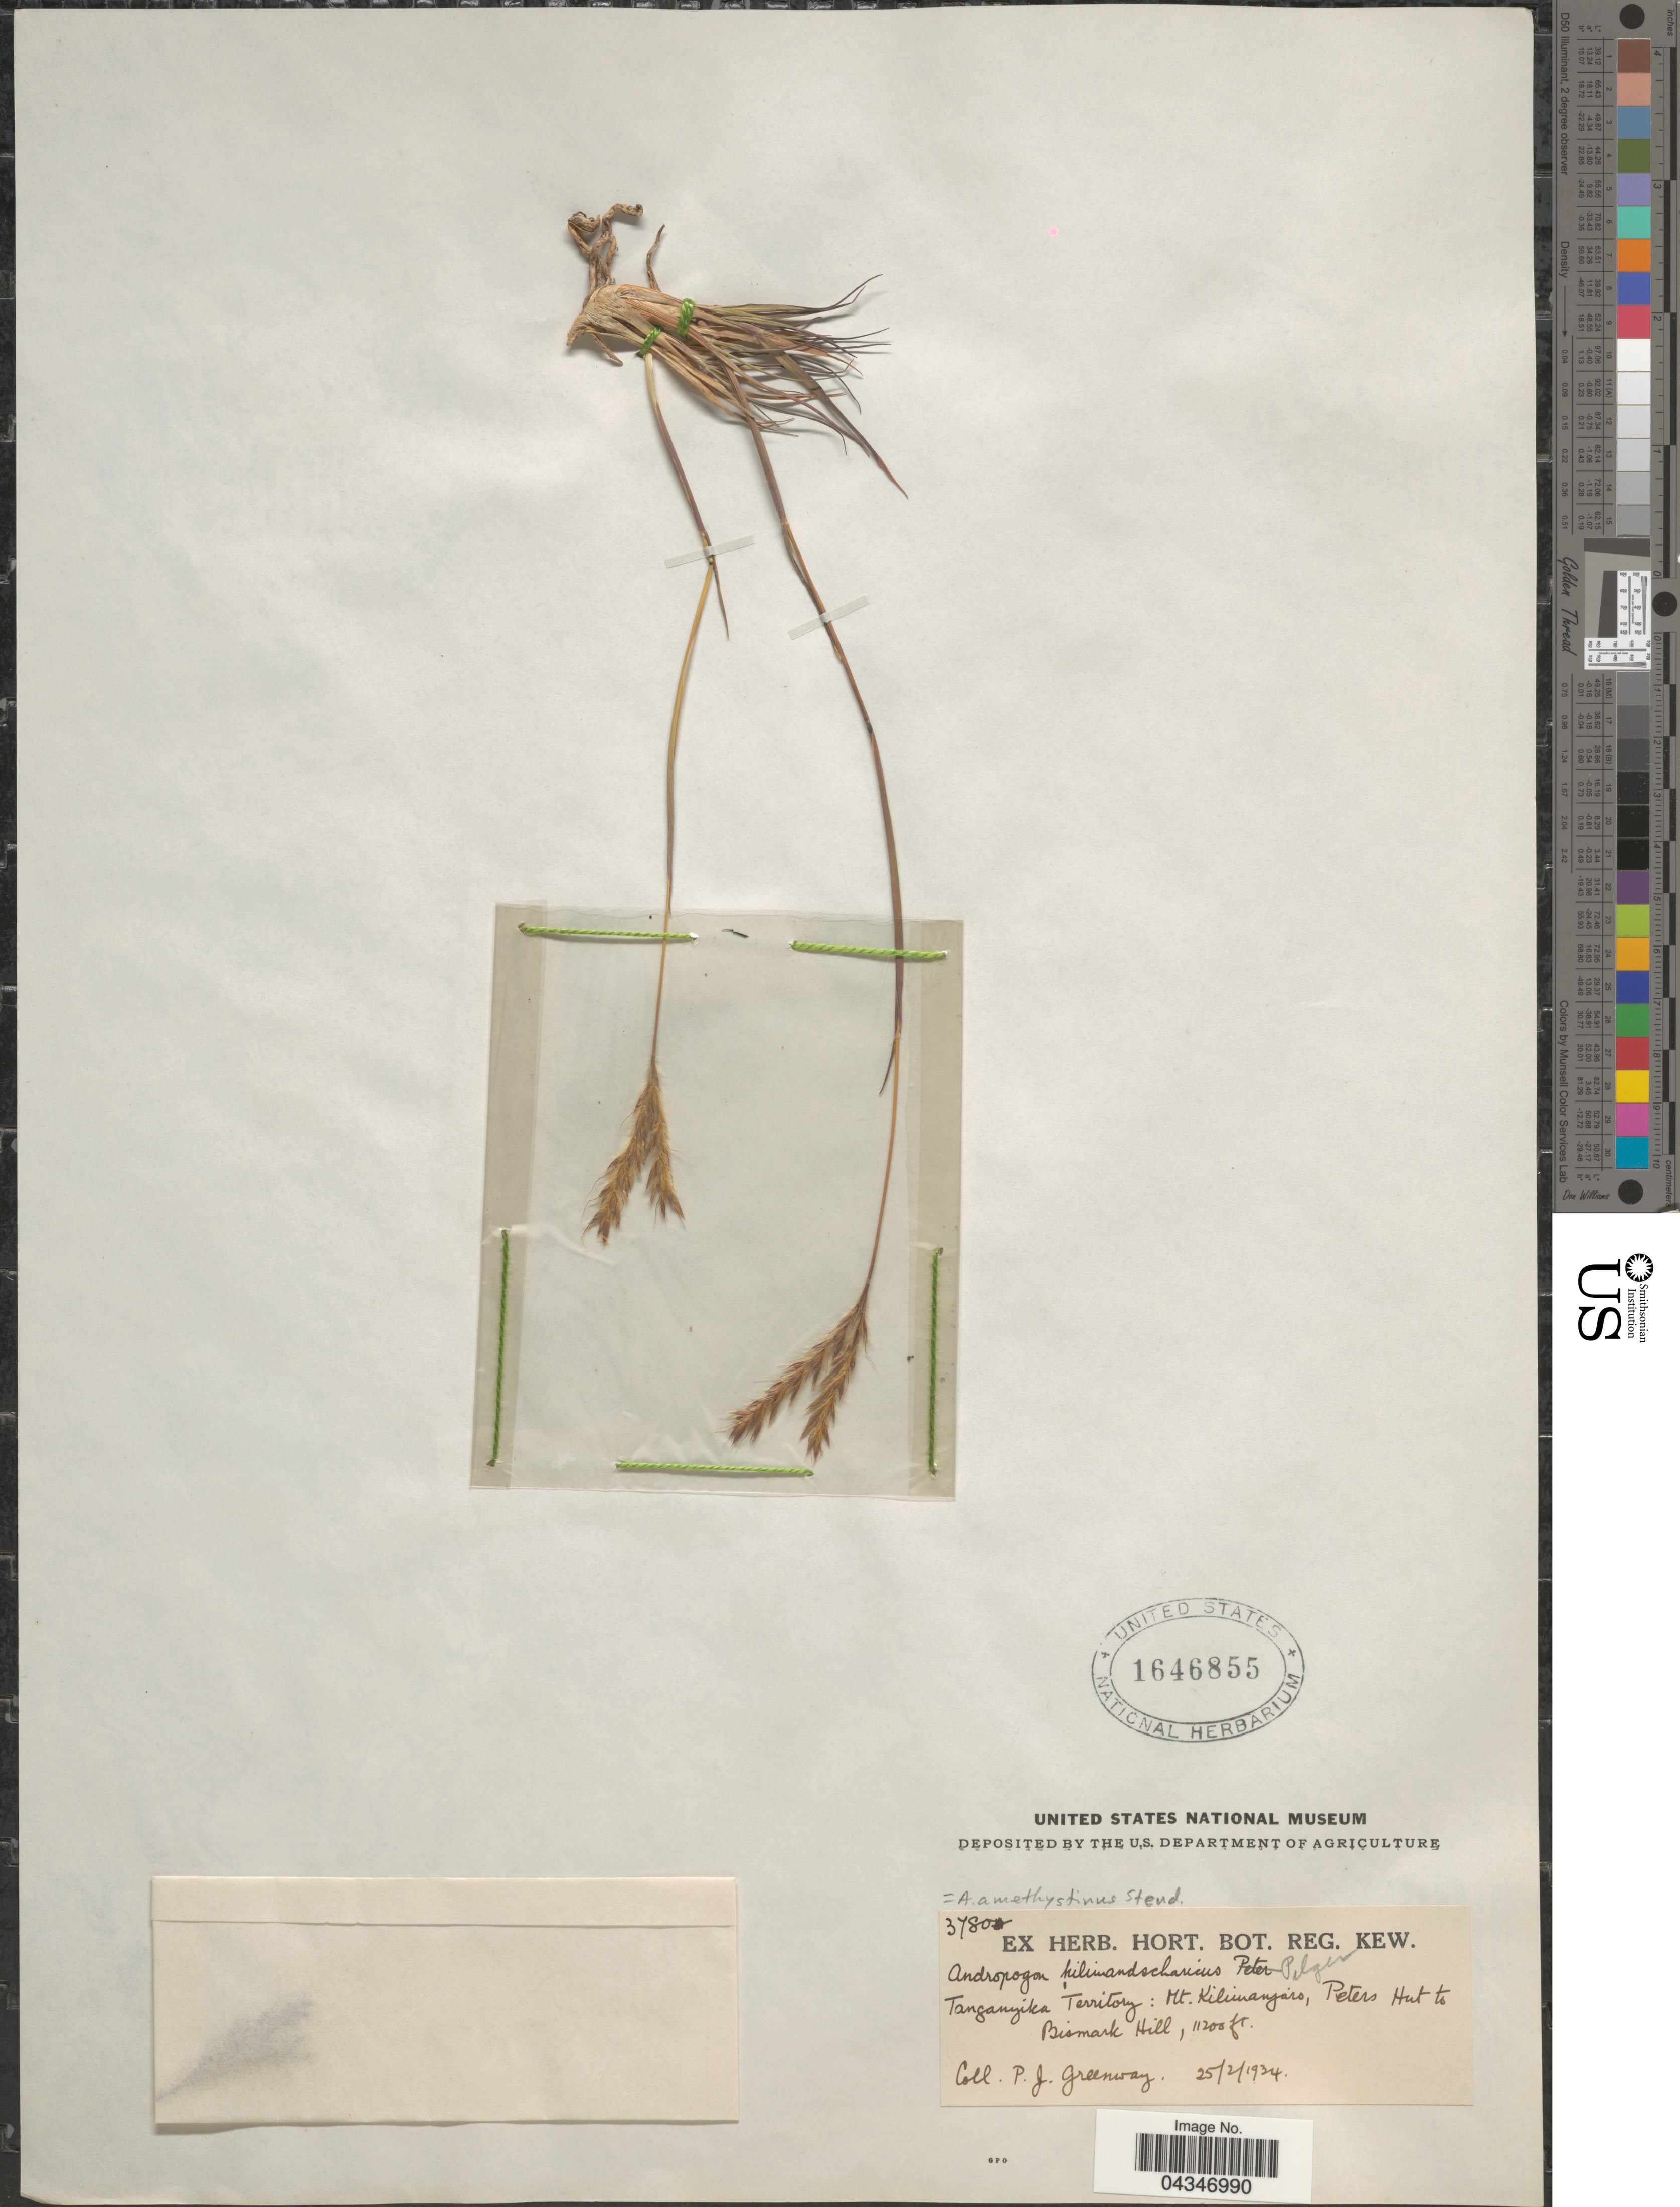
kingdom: Plantae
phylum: Tracheophyta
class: Liliopsida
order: Poales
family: Poaceae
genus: Andropogon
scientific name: Andropogon amethystinus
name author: Steud.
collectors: P. J. Greenway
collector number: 3780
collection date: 1934-02-25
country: Tanzania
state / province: Kilimanjaro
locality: Tanganyika Territory: Mt. Kilimanjaro, Peters Hut to Bismark Hill.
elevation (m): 3414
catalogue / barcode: US 1646855